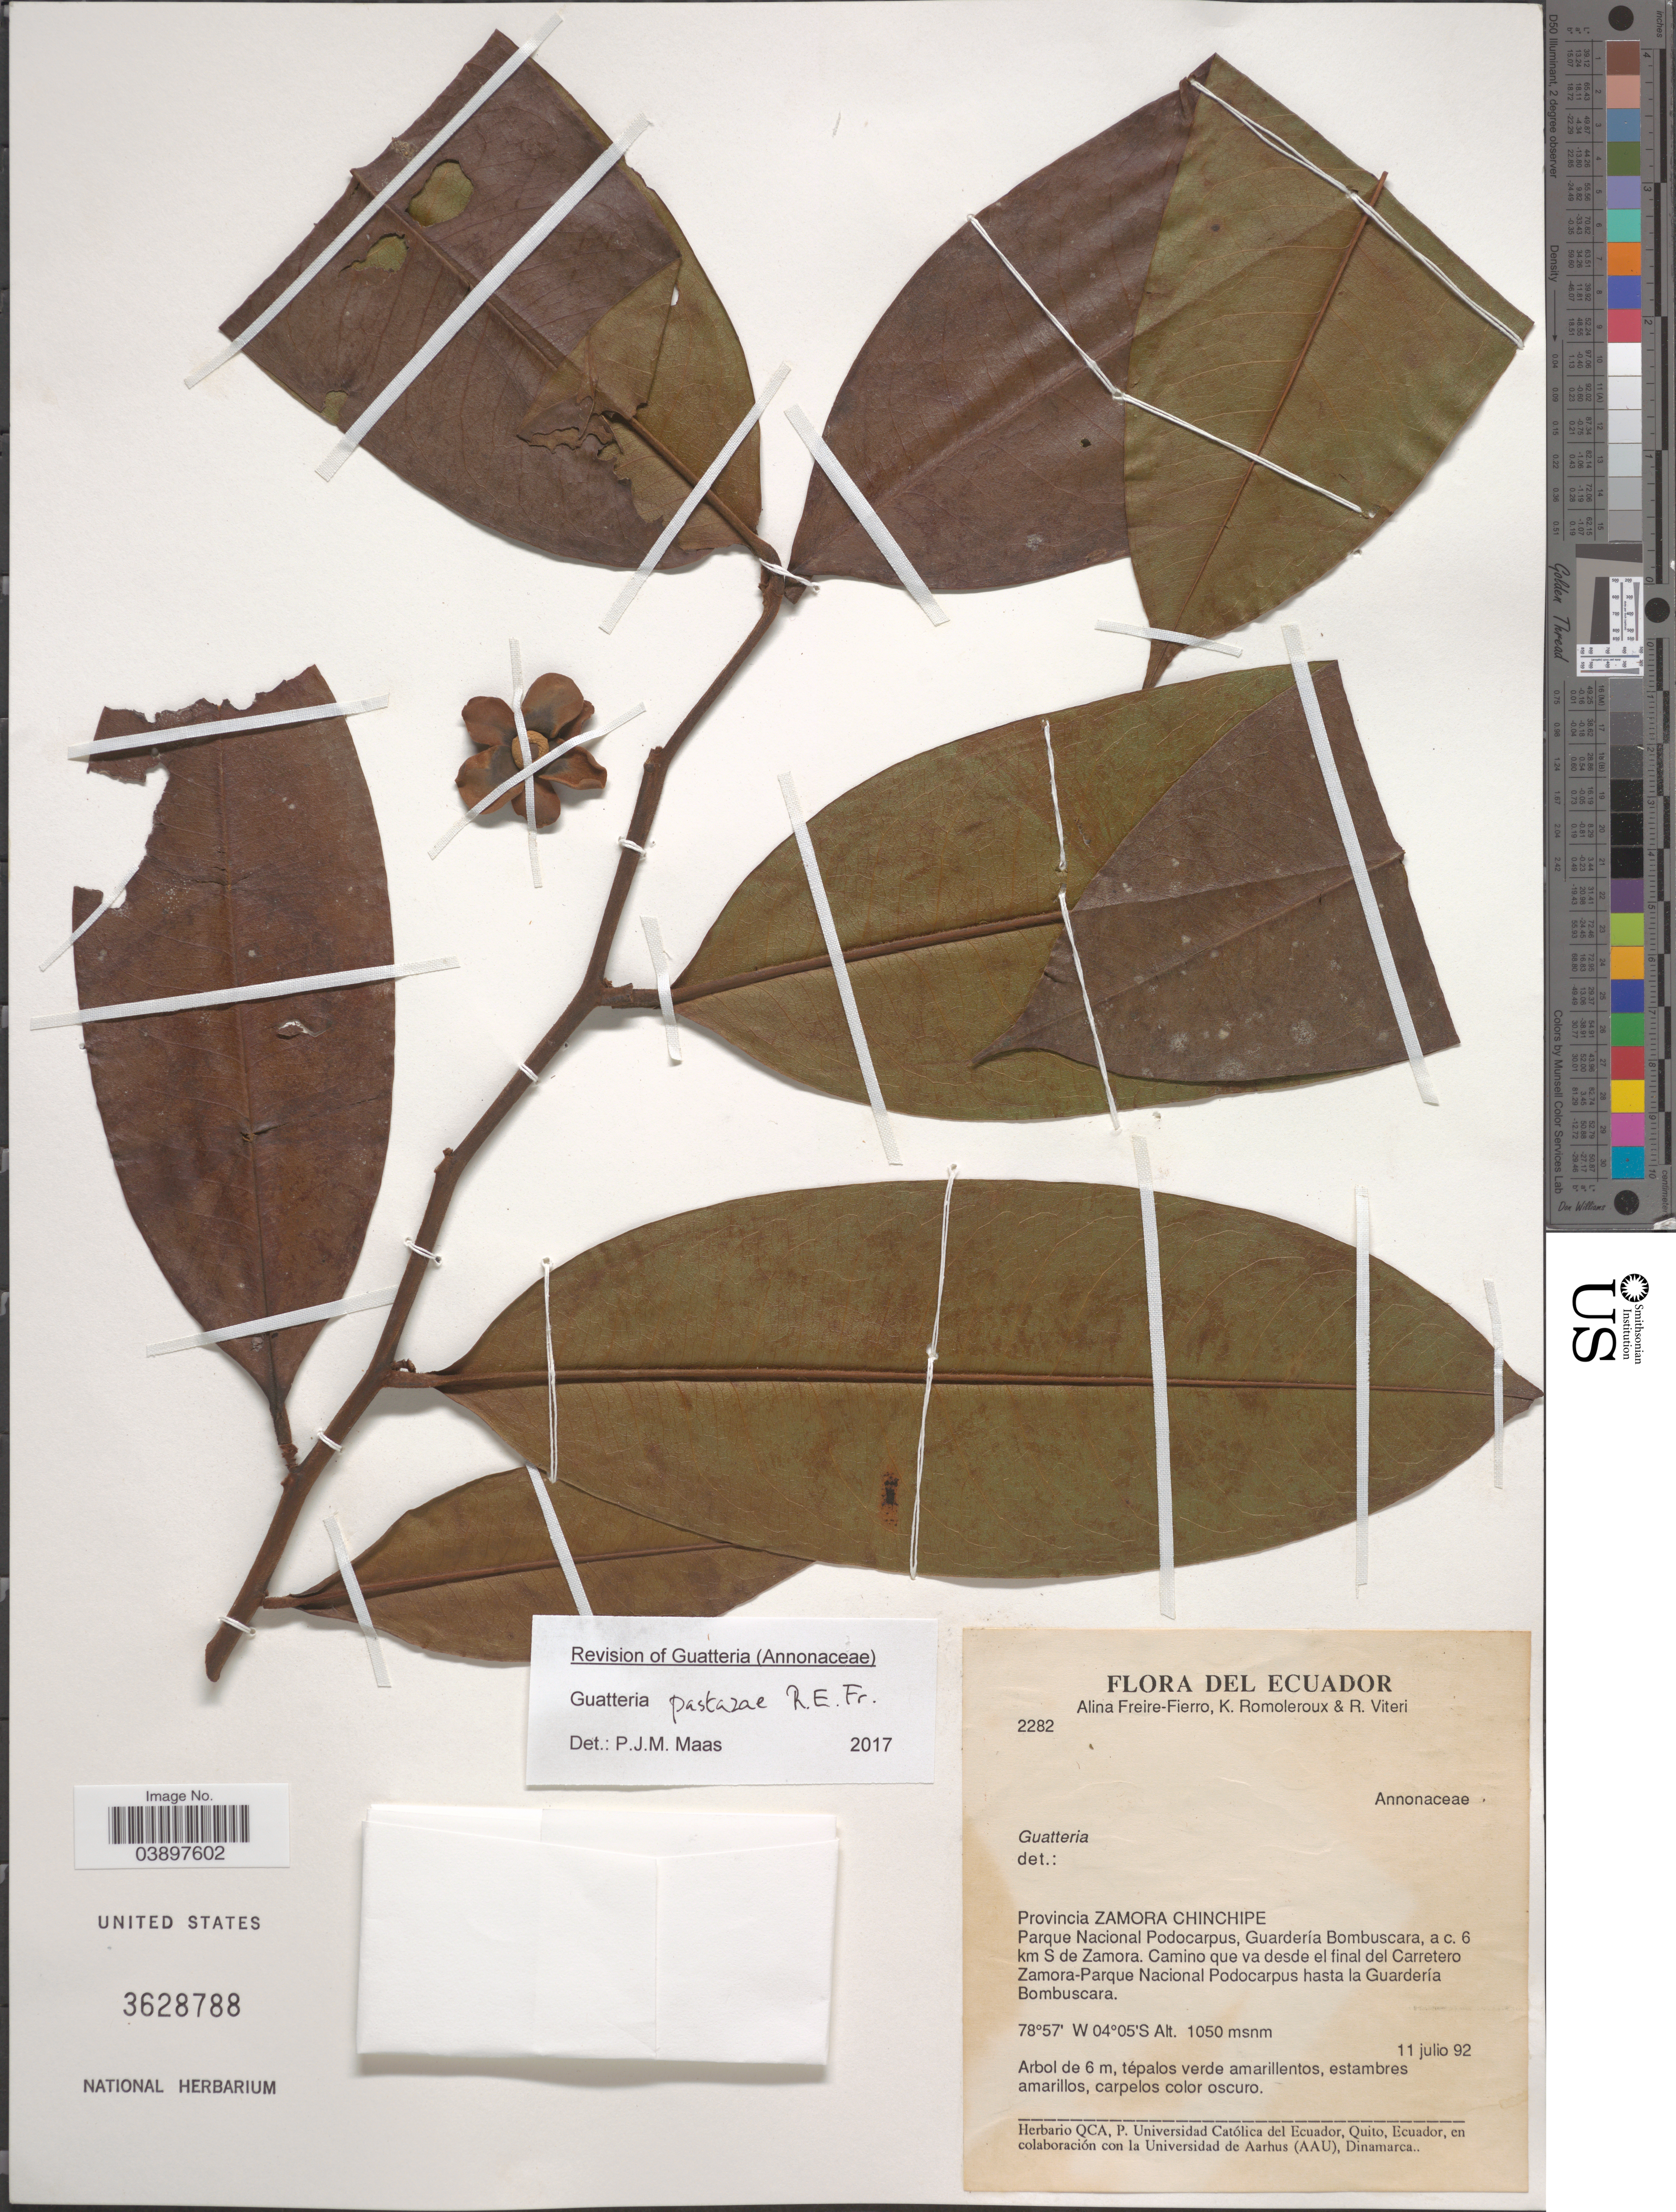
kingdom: Plantae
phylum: Tracheophyta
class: Magnoliopsida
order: Magnoliales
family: Annonaceae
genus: Guatteria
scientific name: Guatteria pastazae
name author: R.E. Fr.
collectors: A. Freire-Fierro, K. Romoleroux & R. Viteri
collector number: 2282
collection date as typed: Transcribed d/m/y: 11/7/92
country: Ecuador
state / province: Zamora-Chinchipe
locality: Parque Nacional Podocarpus, Guardería Bombuscara, a c. 6 km S de Zamora. Camino que va desde el final del Carretero Zamora-Parque Nacional Podocarpus hasta la Guardería Bombuscara.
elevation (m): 1050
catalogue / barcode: US 3628788